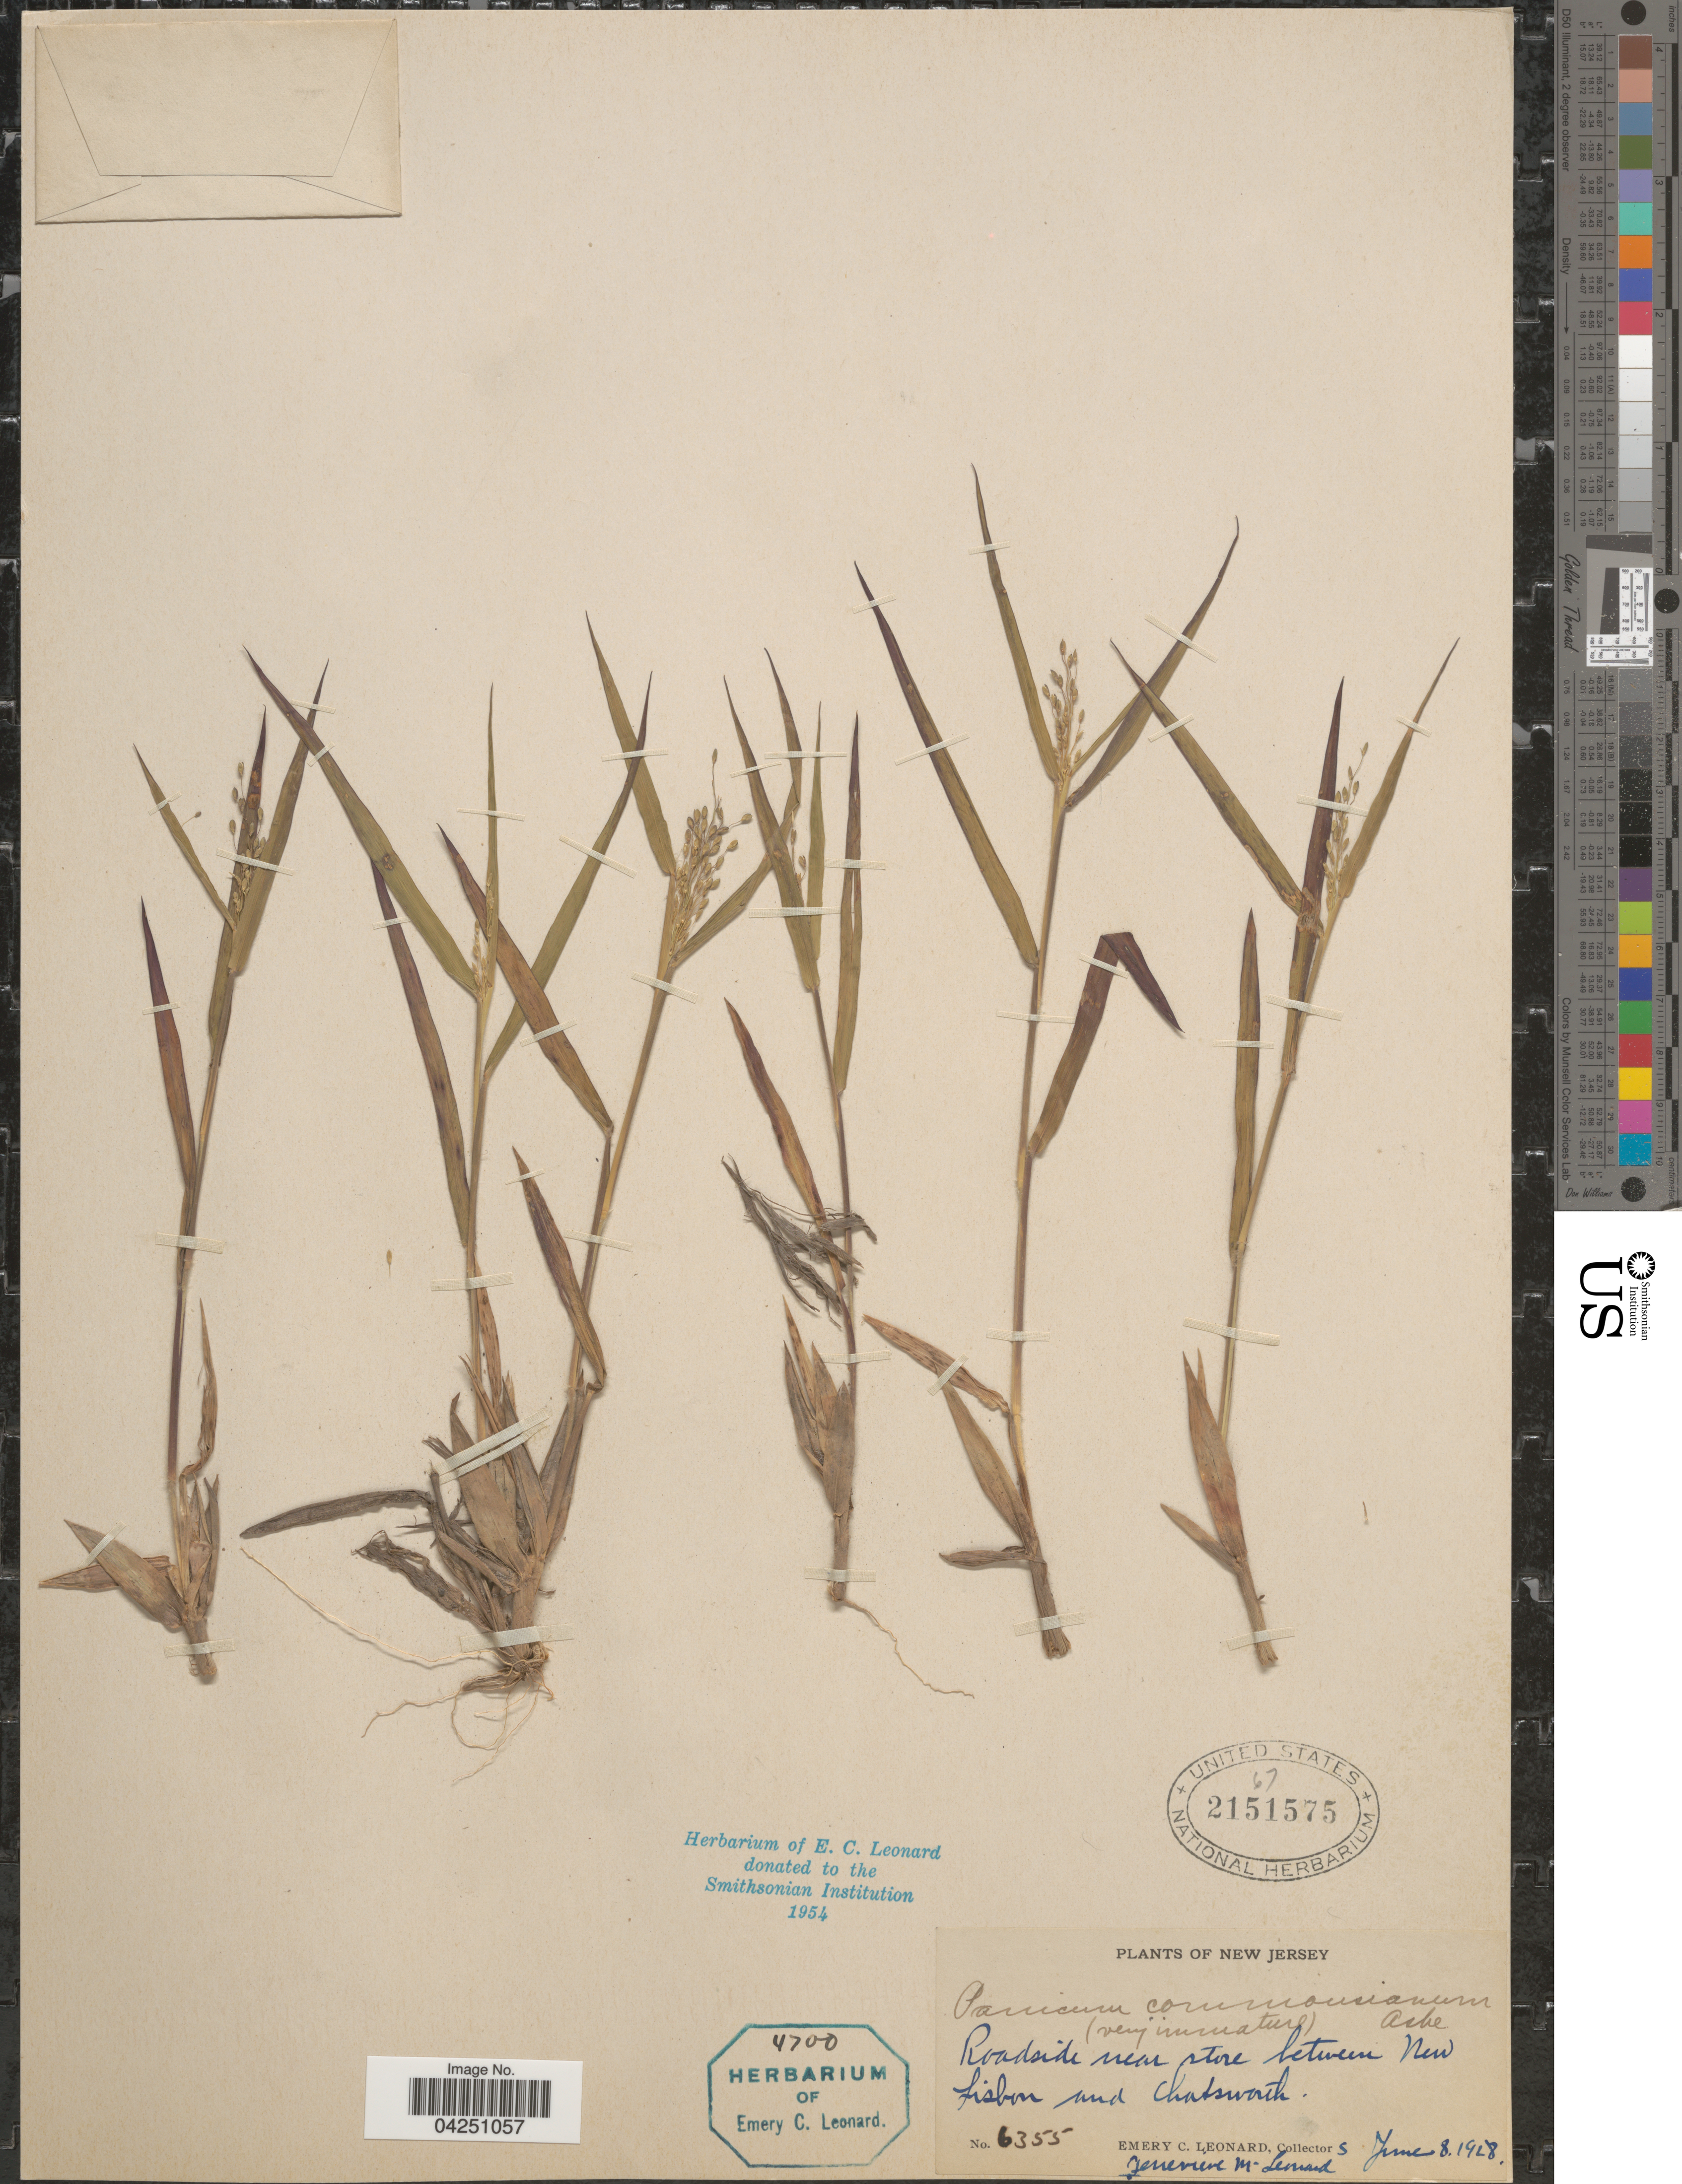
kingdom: Plantae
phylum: Tracheophyta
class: Liliopsida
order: Poales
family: Poaceae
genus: Dichanthelium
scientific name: Dichanthelium acuminatum var. acuminatum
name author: (Sw.) Gould & C.A. Clark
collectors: E. C. Leonard & G. M. Leonard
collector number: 6355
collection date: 1928-06-08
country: United States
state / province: New Jersey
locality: Roadside near store between New Lisbon and Chatsworth.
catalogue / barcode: US 2151575